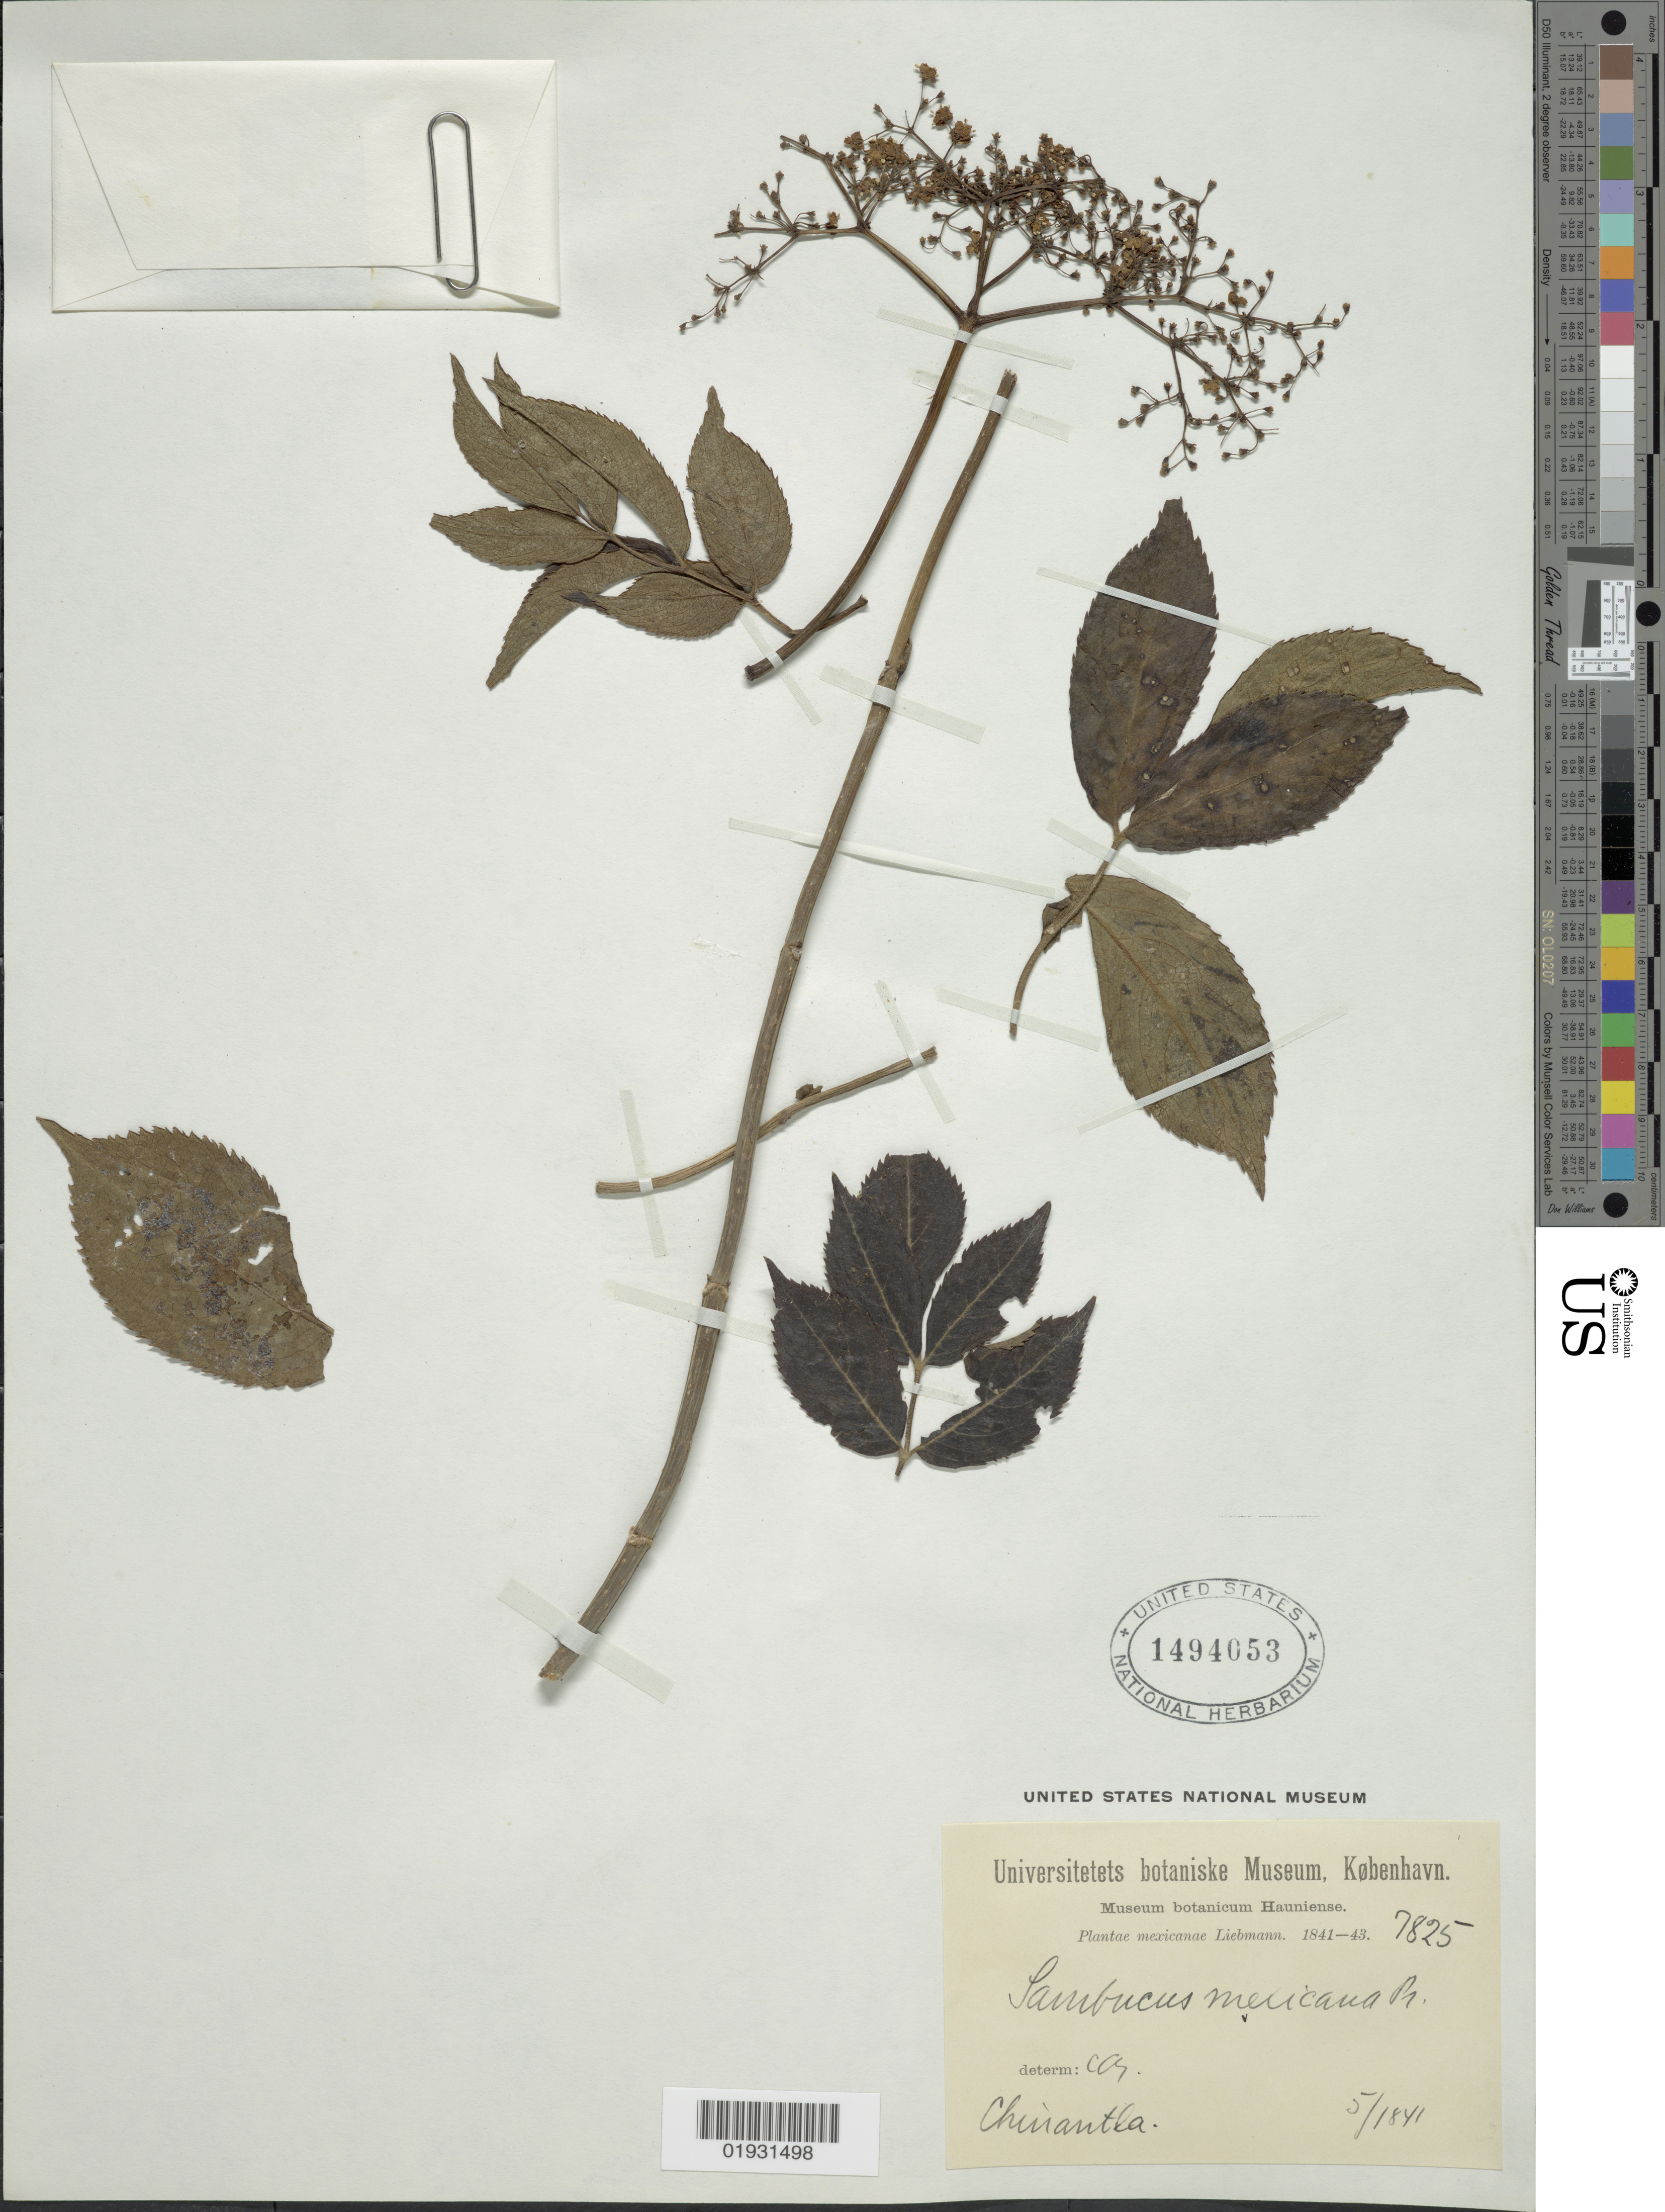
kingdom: Plantae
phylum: Tracheophyta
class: Magnoliopsida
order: Dipsacales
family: Viburnaceae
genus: Sambucus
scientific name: Sambucus mexicana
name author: C. Presl ex DC.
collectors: Liebmann, --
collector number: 7825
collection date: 1841-05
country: Mexico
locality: Chinantla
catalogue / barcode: US 1494053